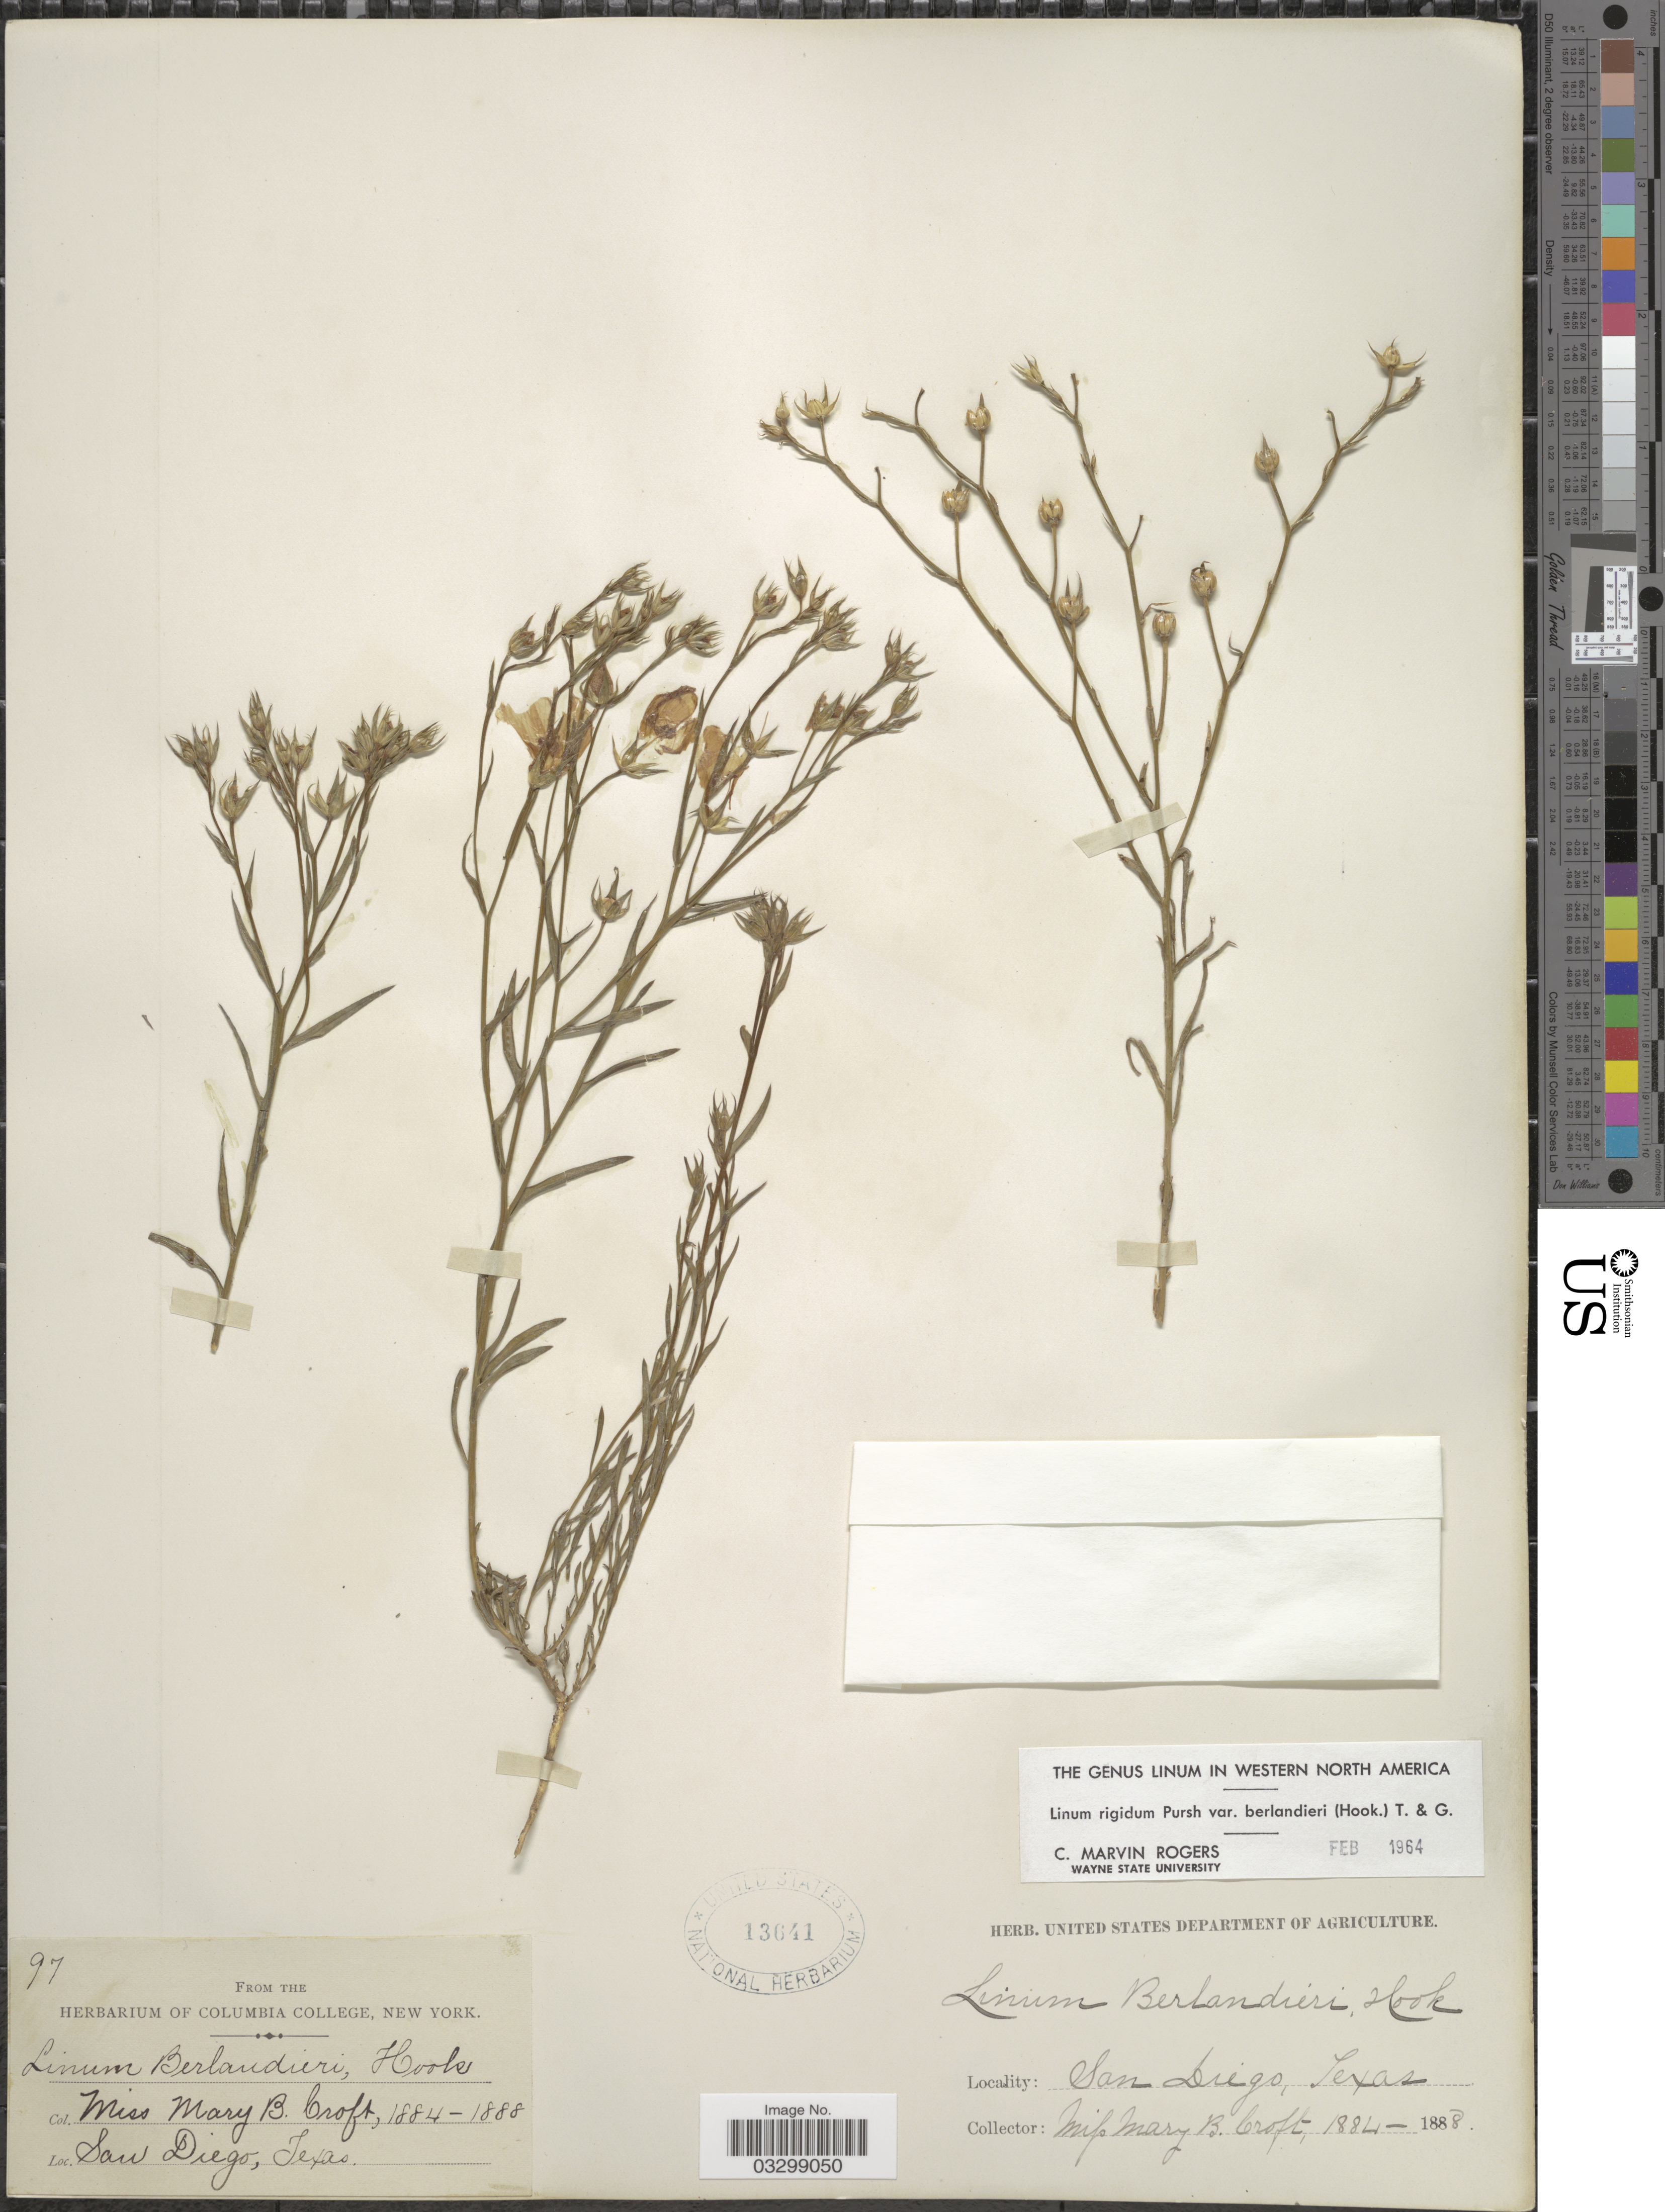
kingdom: Plantae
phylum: Tracheophyta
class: Magnoliopsida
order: Malpighiales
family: Linaceae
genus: Linum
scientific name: Linum rigidum var. berlandieri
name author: Pursh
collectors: M. Croft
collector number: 97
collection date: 1884/1888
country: United States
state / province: Texas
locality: San Diego.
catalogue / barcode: US 13641